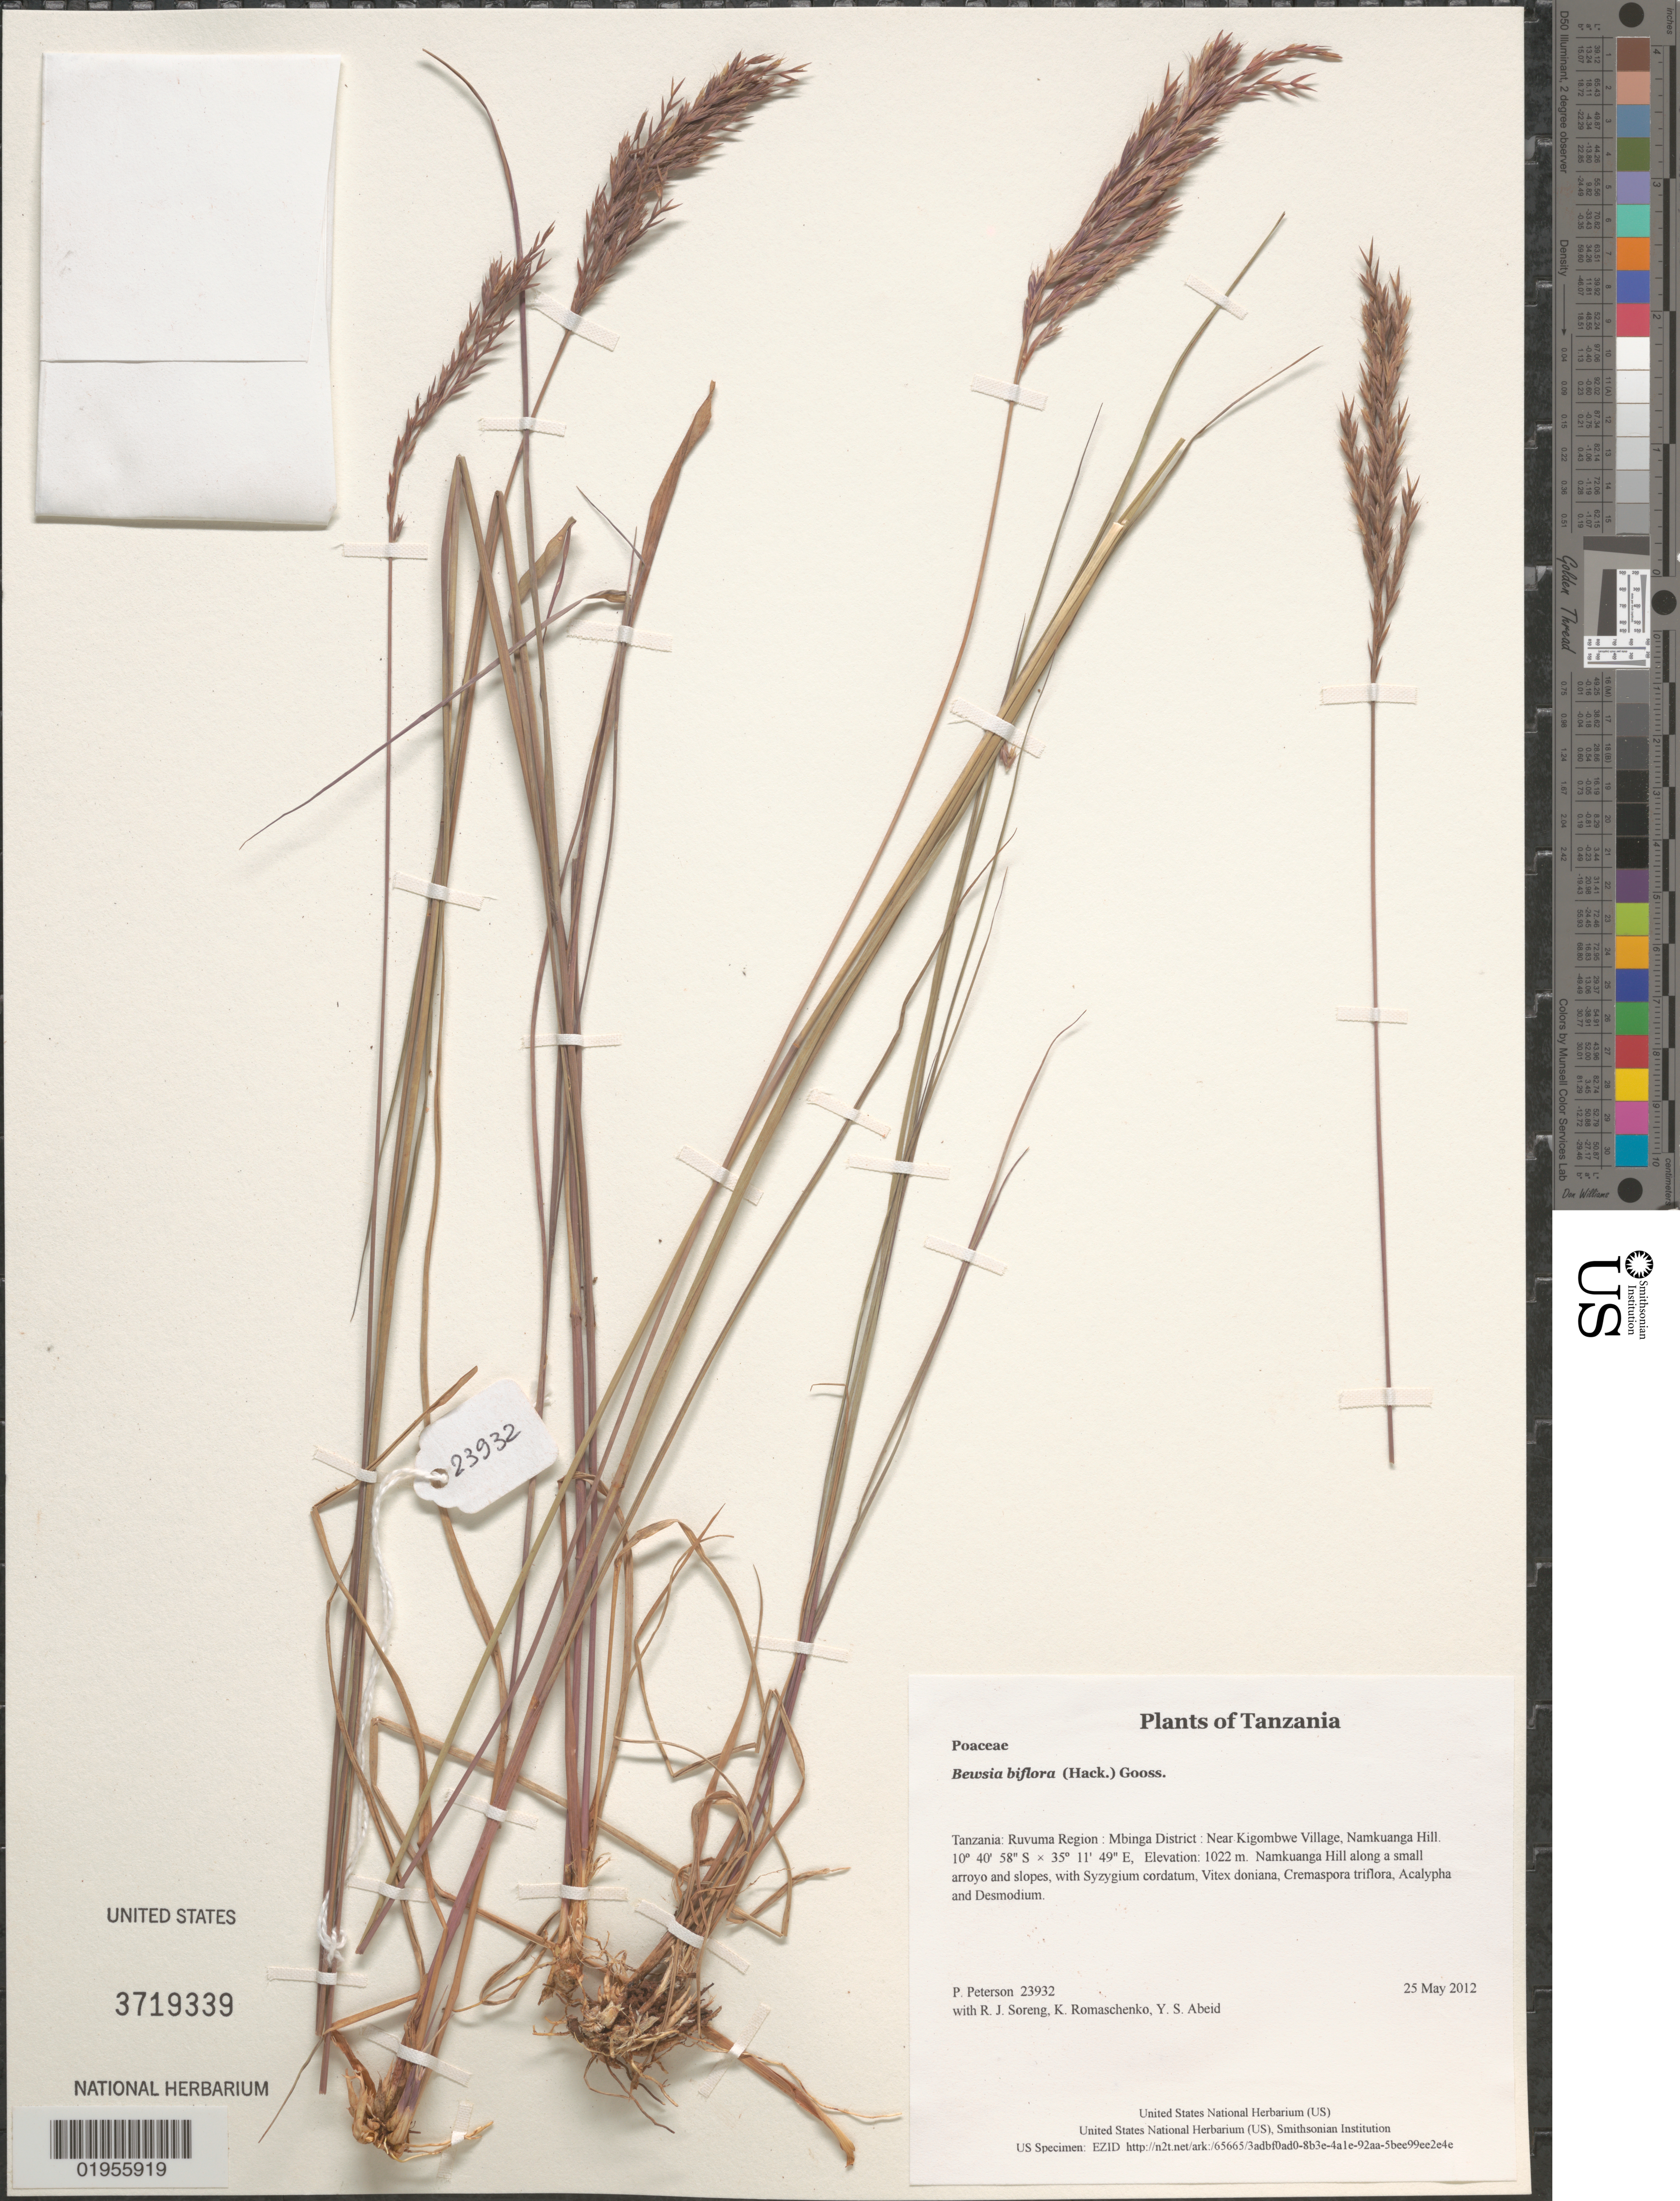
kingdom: Plantae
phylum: Tracheophyta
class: Liliopsida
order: Poales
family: Poaceae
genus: Bewsia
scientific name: Bewsia biflora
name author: (Hack.) Gooss.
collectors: P. M. Peterson, R. J. Soreng, K. Romaschenko & Y. Abeid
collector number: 23932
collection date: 2012-05-25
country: Tanzania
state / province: Ruvuma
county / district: Mbinga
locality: Near Kigombwe Village, Namkuanga Hill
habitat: Namkuanga Hill along a small arroyo and slopes, with Syzygium cordatum, Vitex doniana, Cremaspora triflora, Acalypha and Desmodium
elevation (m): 1022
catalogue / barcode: US 3719339